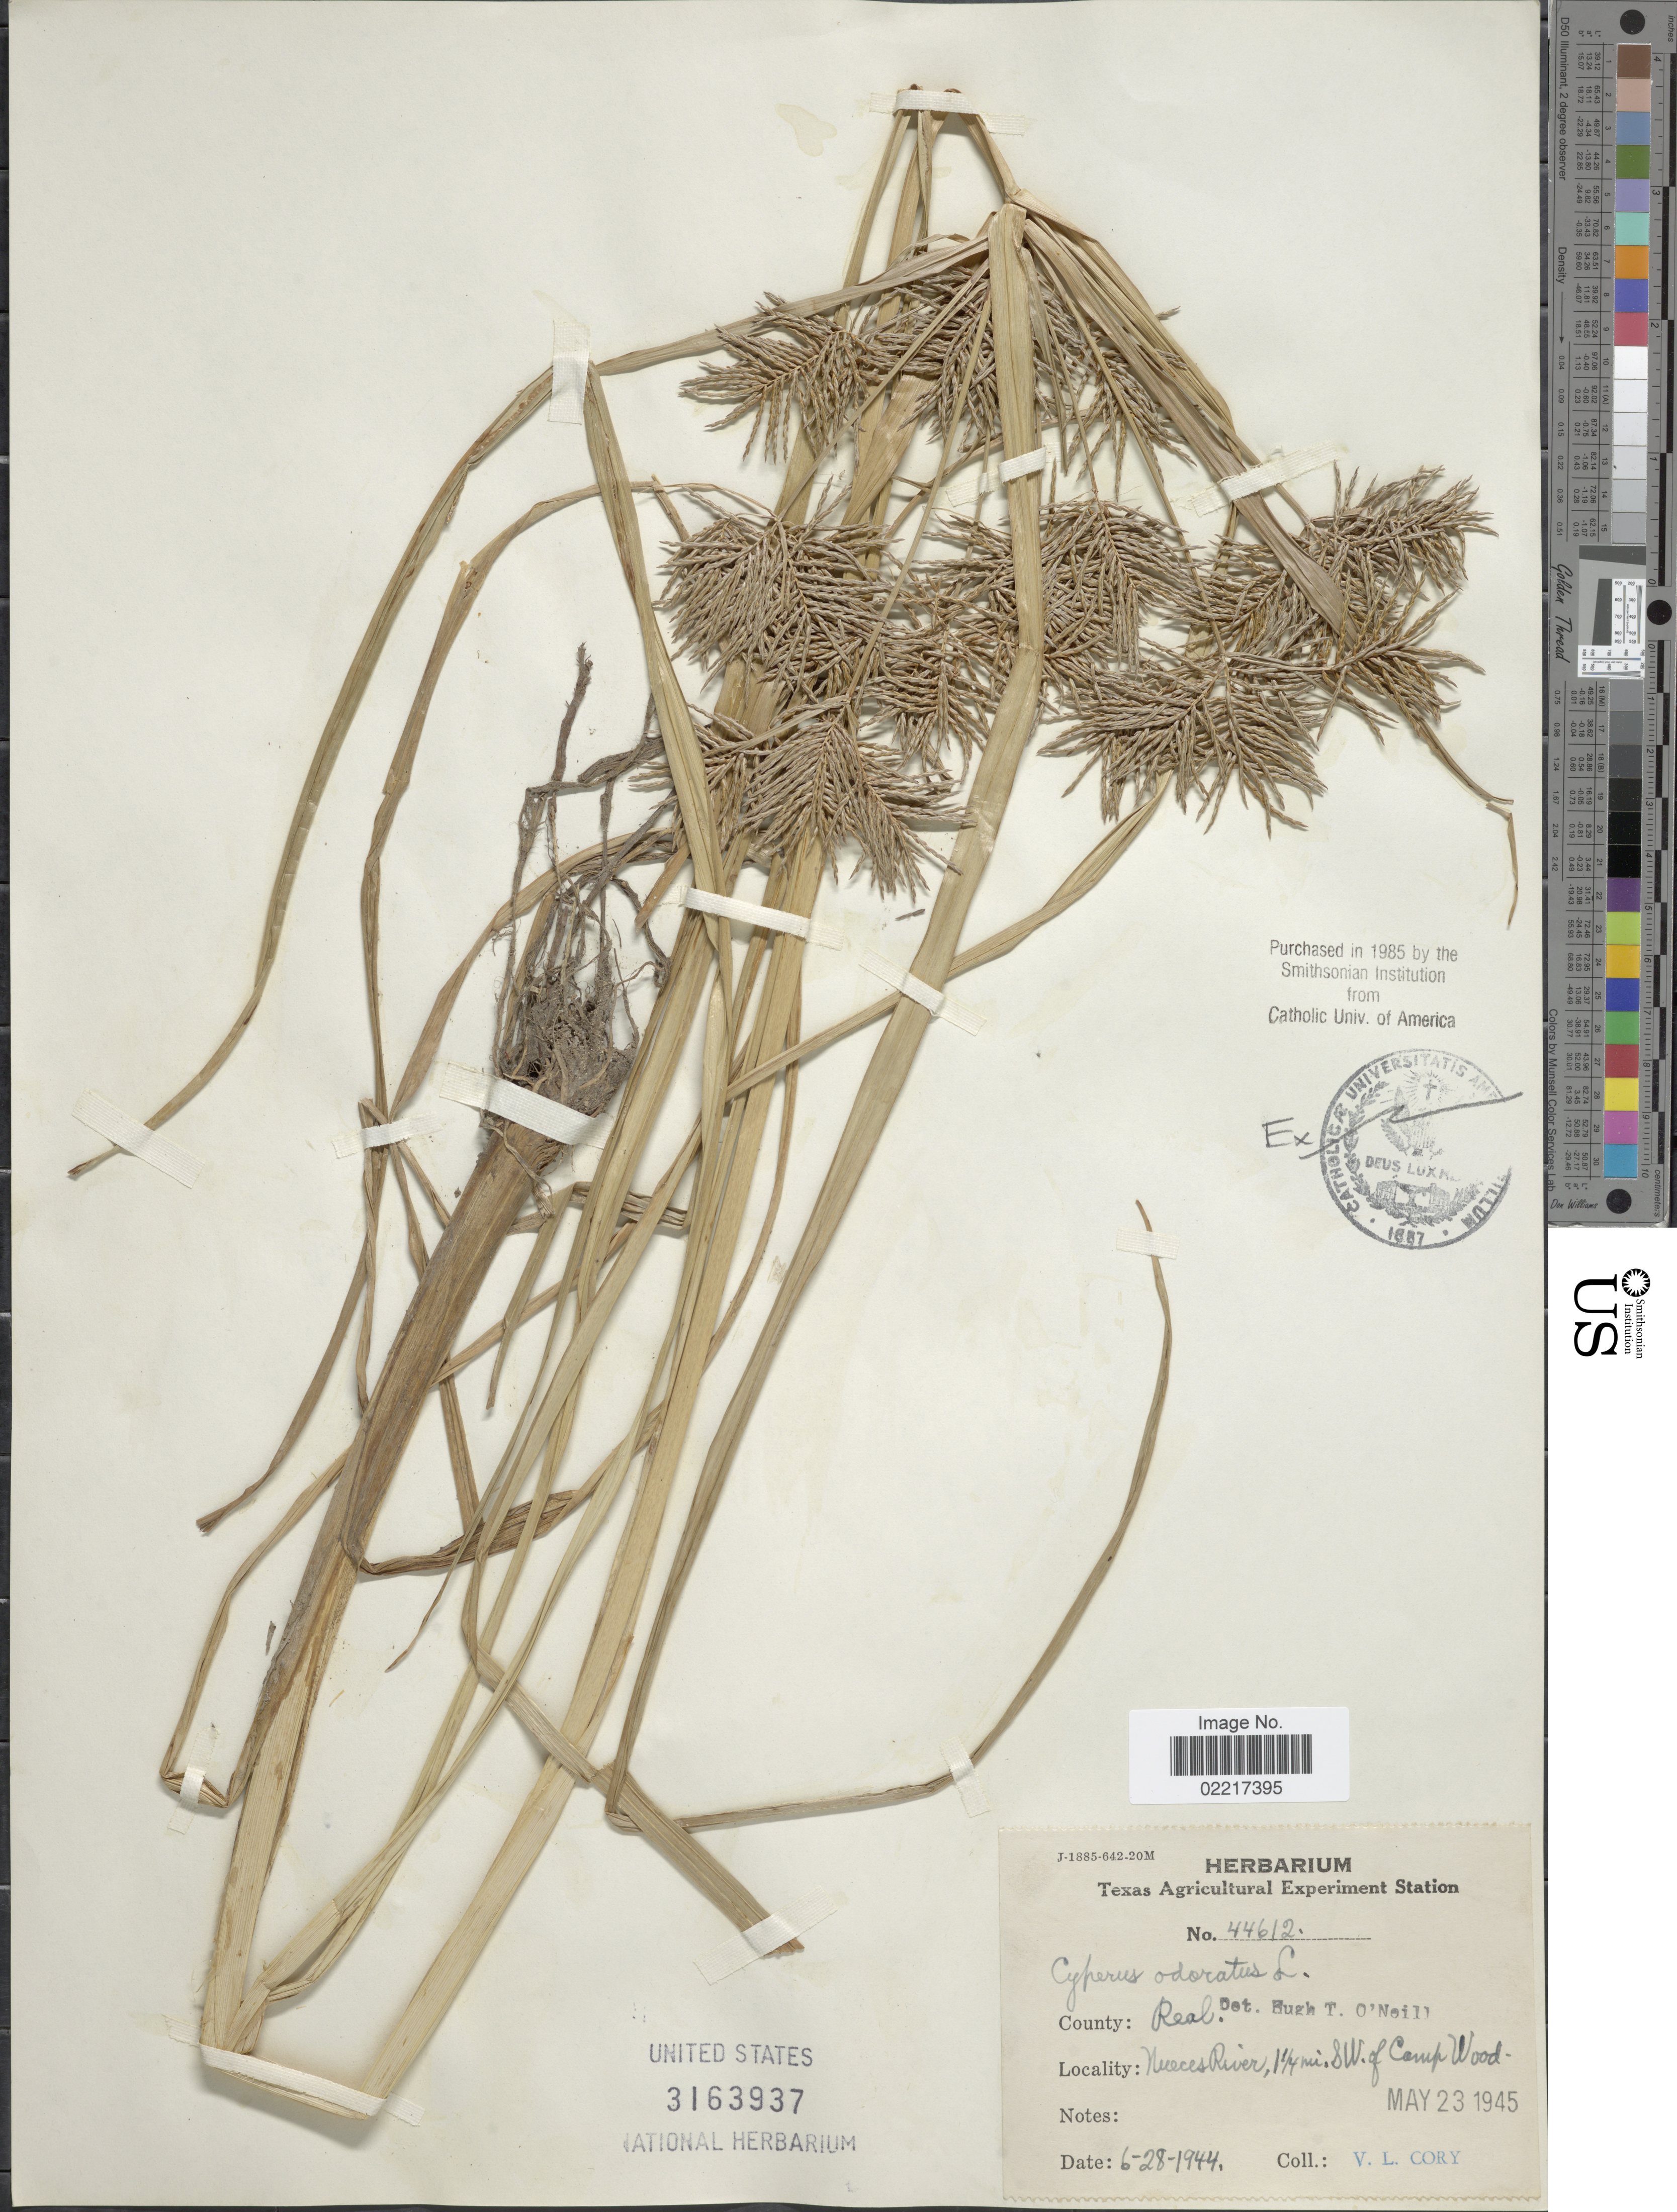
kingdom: Plantae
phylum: Tracheophyta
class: Liliopsida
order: Poales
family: Cyperaceae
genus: Cyperus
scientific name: Cyperus odoratus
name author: L.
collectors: V. Cory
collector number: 44612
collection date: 1945-05-23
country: United States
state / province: Texas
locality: County Real, Nueces River, 1 ¼ mi. S.W. of Camp Wood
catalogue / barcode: US 3163937